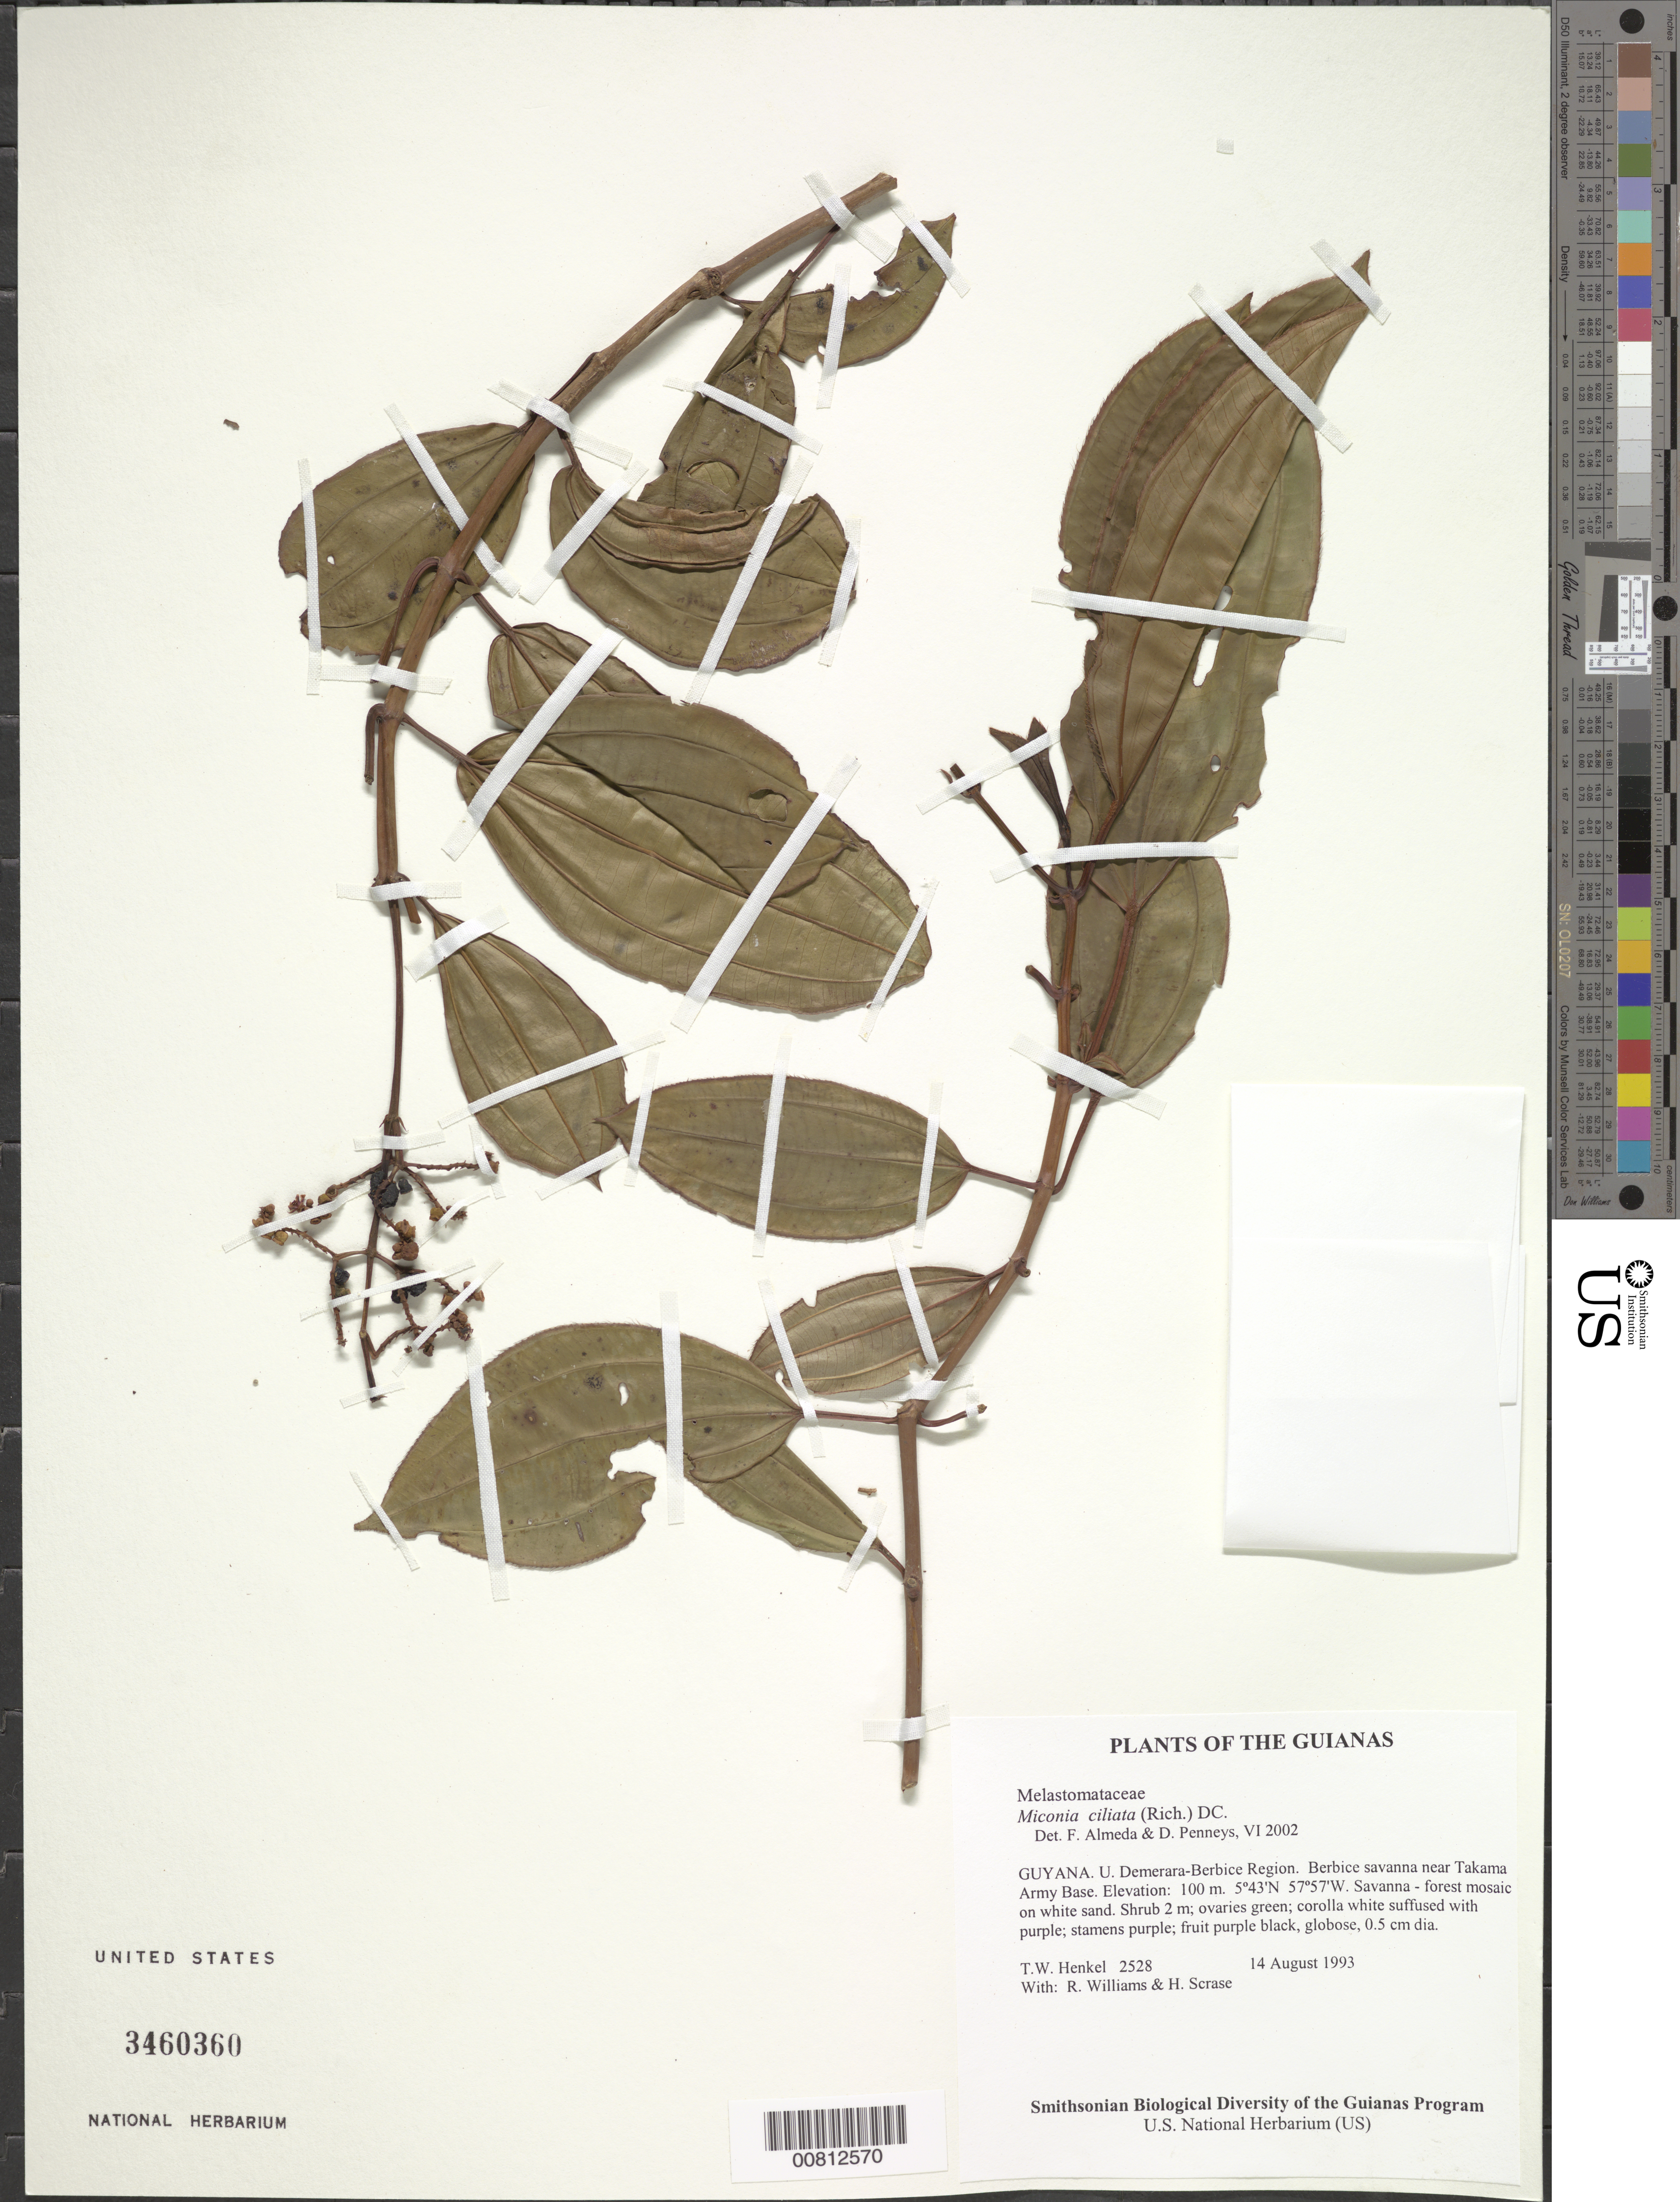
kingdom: Plantae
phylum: Tracheophyta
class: Magnoliopsida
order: Myrtales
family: Melastomataceae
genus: Miconia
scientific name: Miconia ciliata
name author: (Rich.) DC.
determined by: Almeda, F.; Penneys, D. S.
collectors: T. Henkel, R. Williams & H. Scrase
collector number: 2528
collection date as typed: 14 August 1993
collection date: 1993-08-14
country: Guyana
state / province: U. Demerara-Berbice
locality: Berbice savanna near Takama Army Base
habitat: Savanna - forest mosaic on white sand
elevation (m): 100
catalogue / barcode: US 3460360